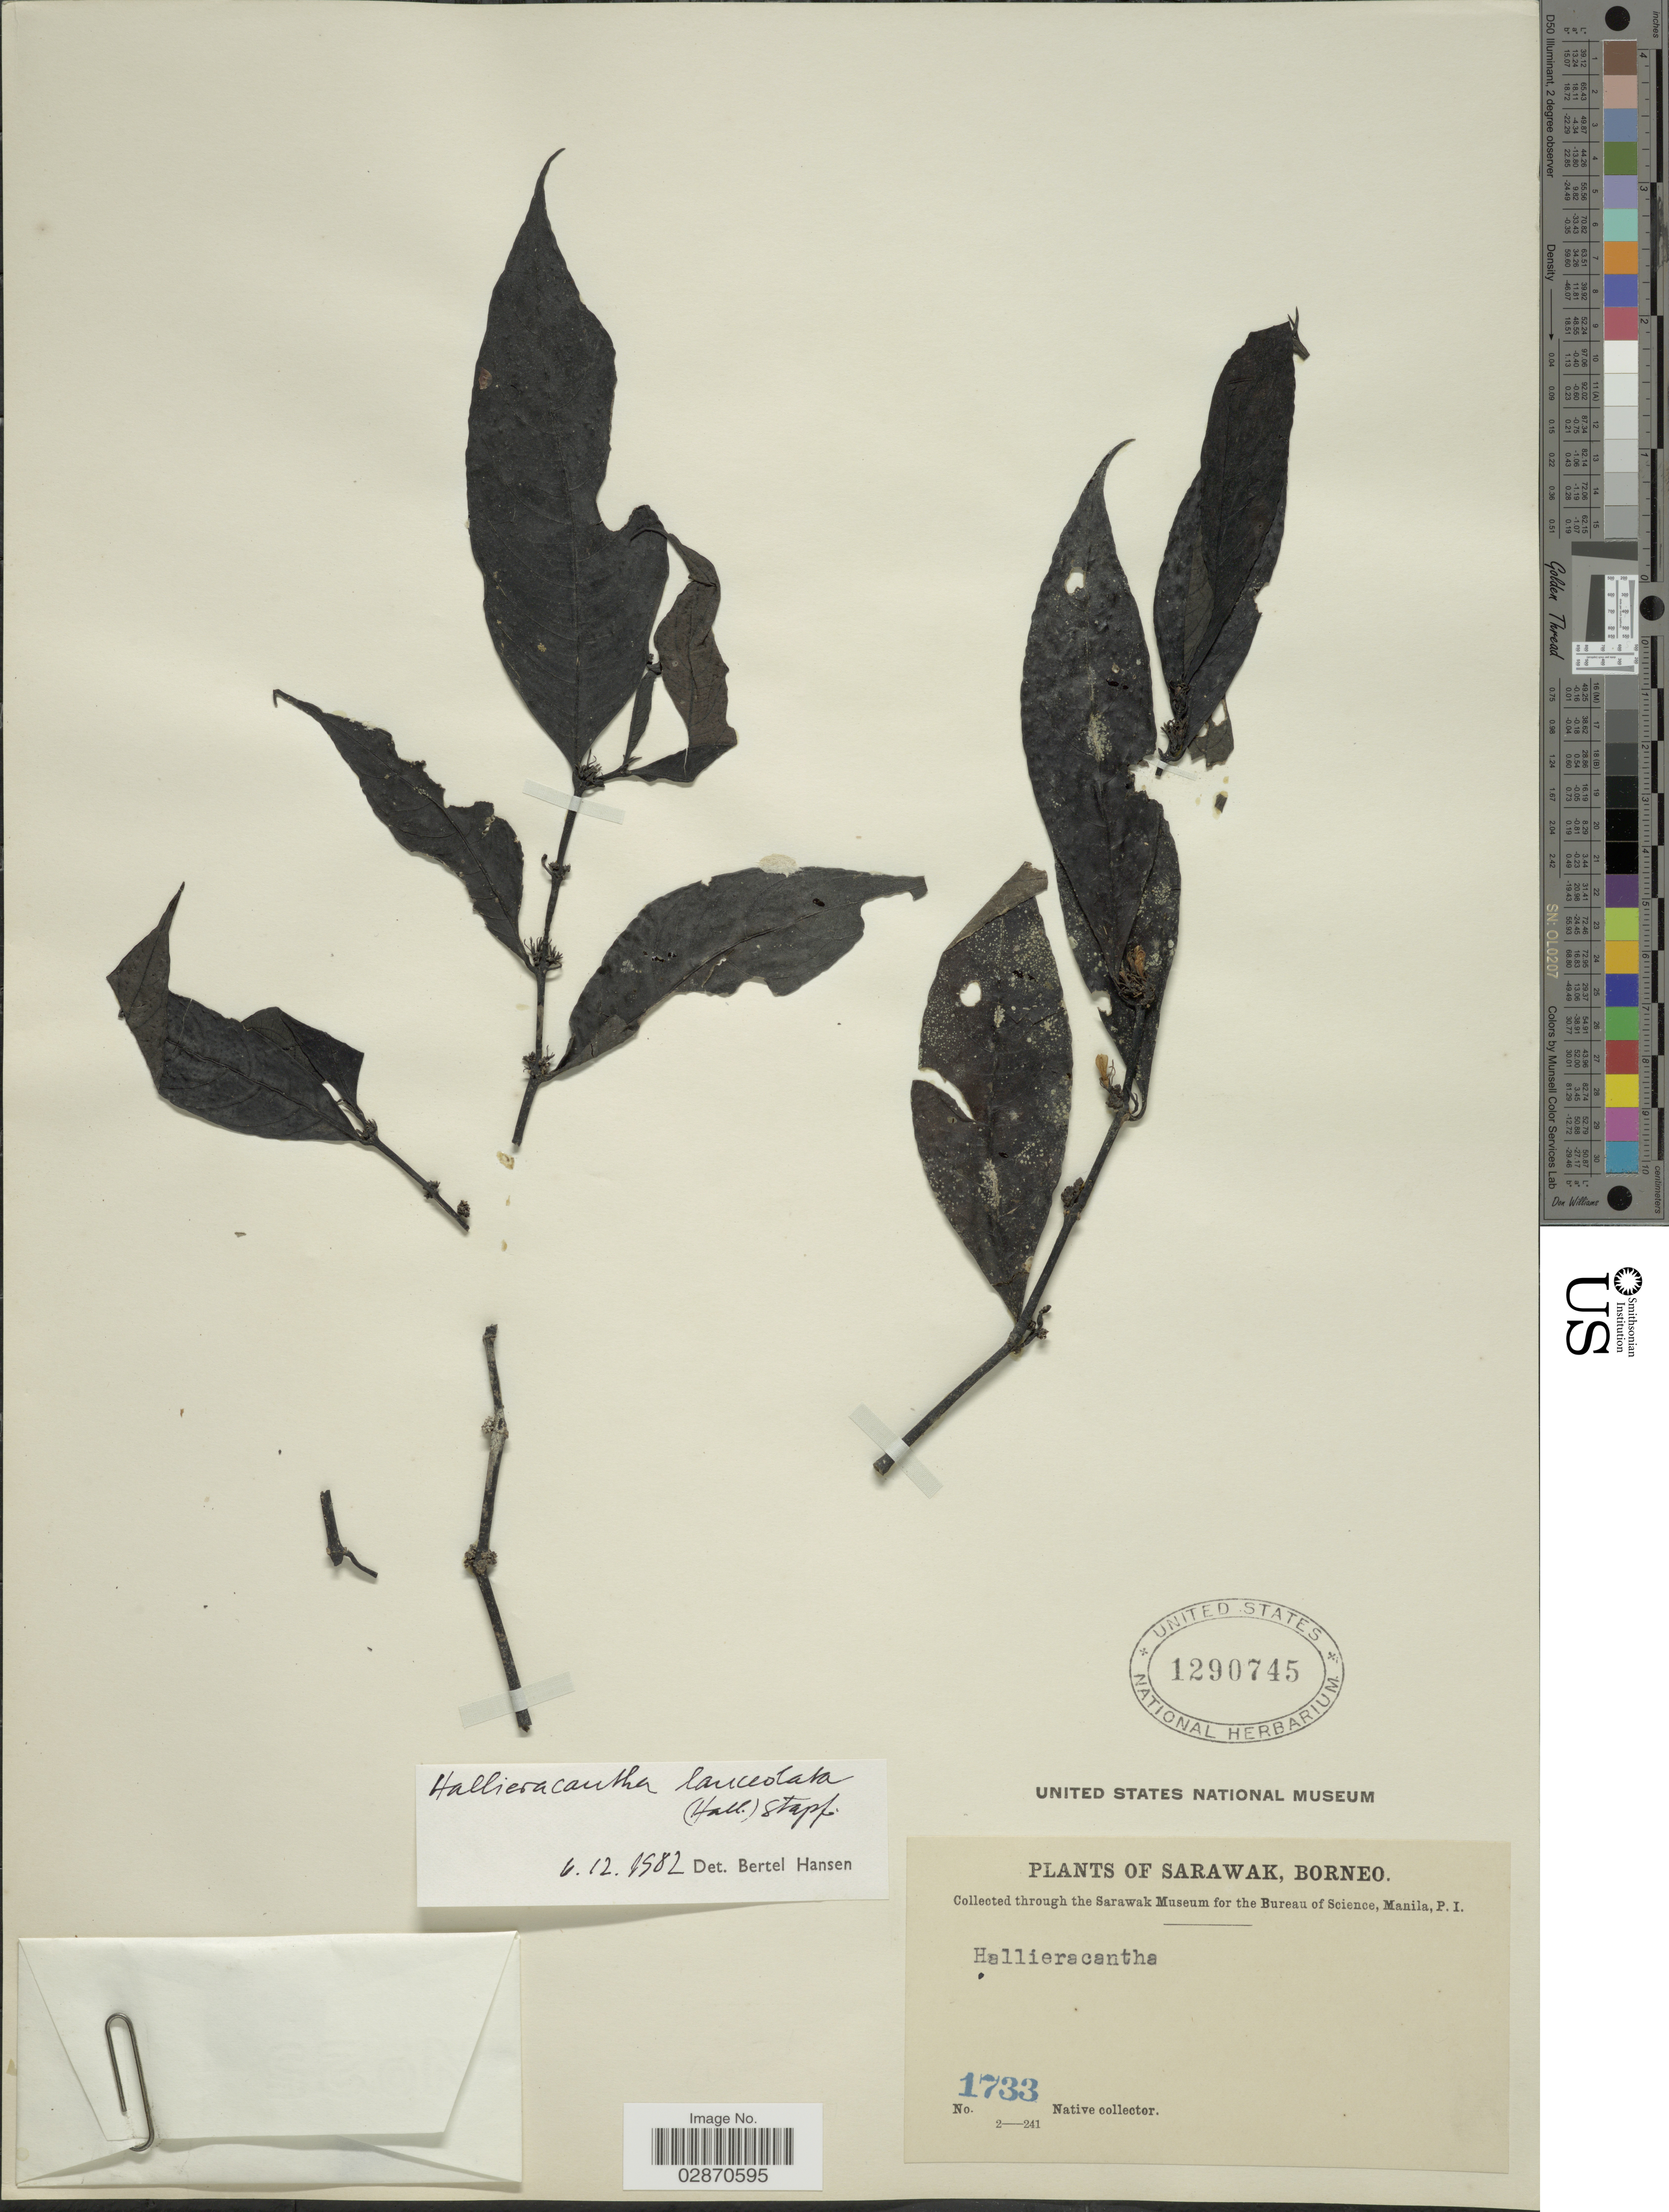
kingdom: Plantae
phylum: Tracheophyta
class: Magnoliopsida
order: Lamiales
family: Acanthaceae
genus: Ptyssiglottis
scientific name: Ptyssiglottis lanceolata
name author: Hallier f.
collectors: Native collector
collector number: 1733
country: Malaysia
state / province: Sarawak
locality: Borneo.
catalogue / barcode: US 1290745